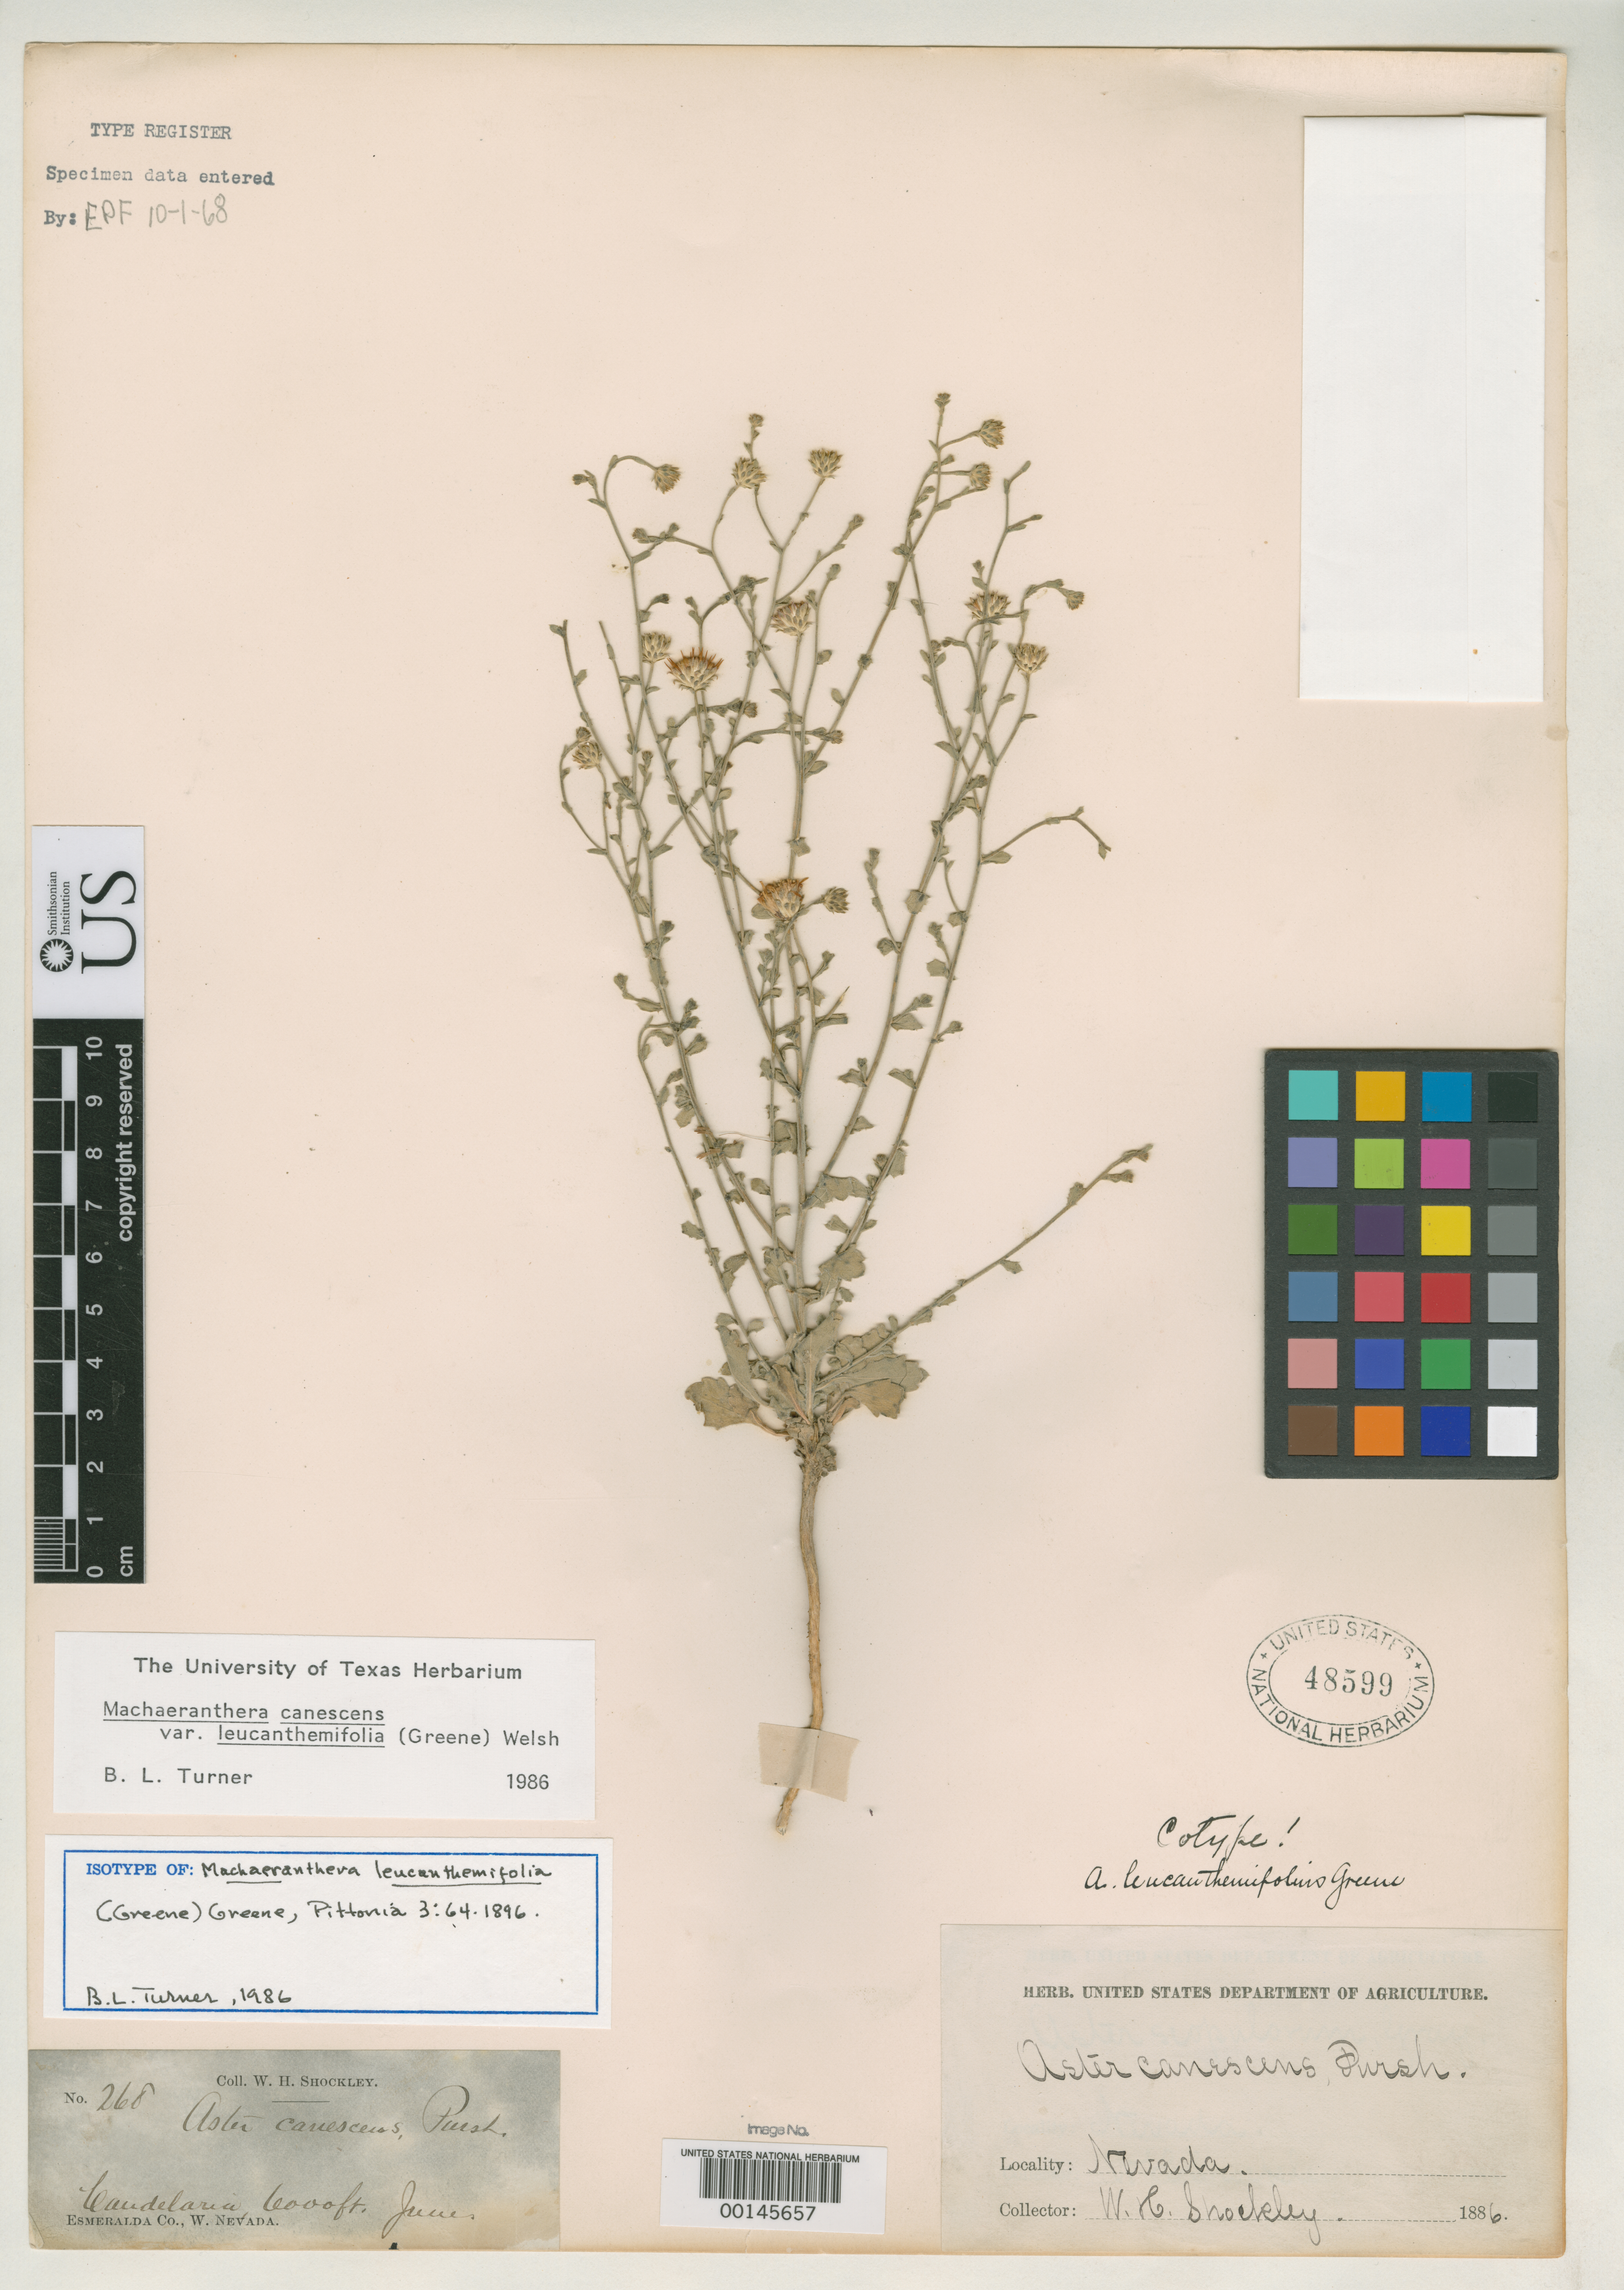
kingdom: Plantae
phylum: Tracheophyta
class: Magnoliopsida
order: Asterales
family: Asteraceae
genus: Aster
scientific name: Aster leucanthemifolius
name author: Greene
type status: Isotype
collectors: W. Shockley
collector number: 268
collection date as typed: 1886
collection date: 1886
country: United States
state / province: Nevada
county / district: Esmeralda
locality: Candelaria.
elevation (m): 1829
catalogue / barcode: US 48599